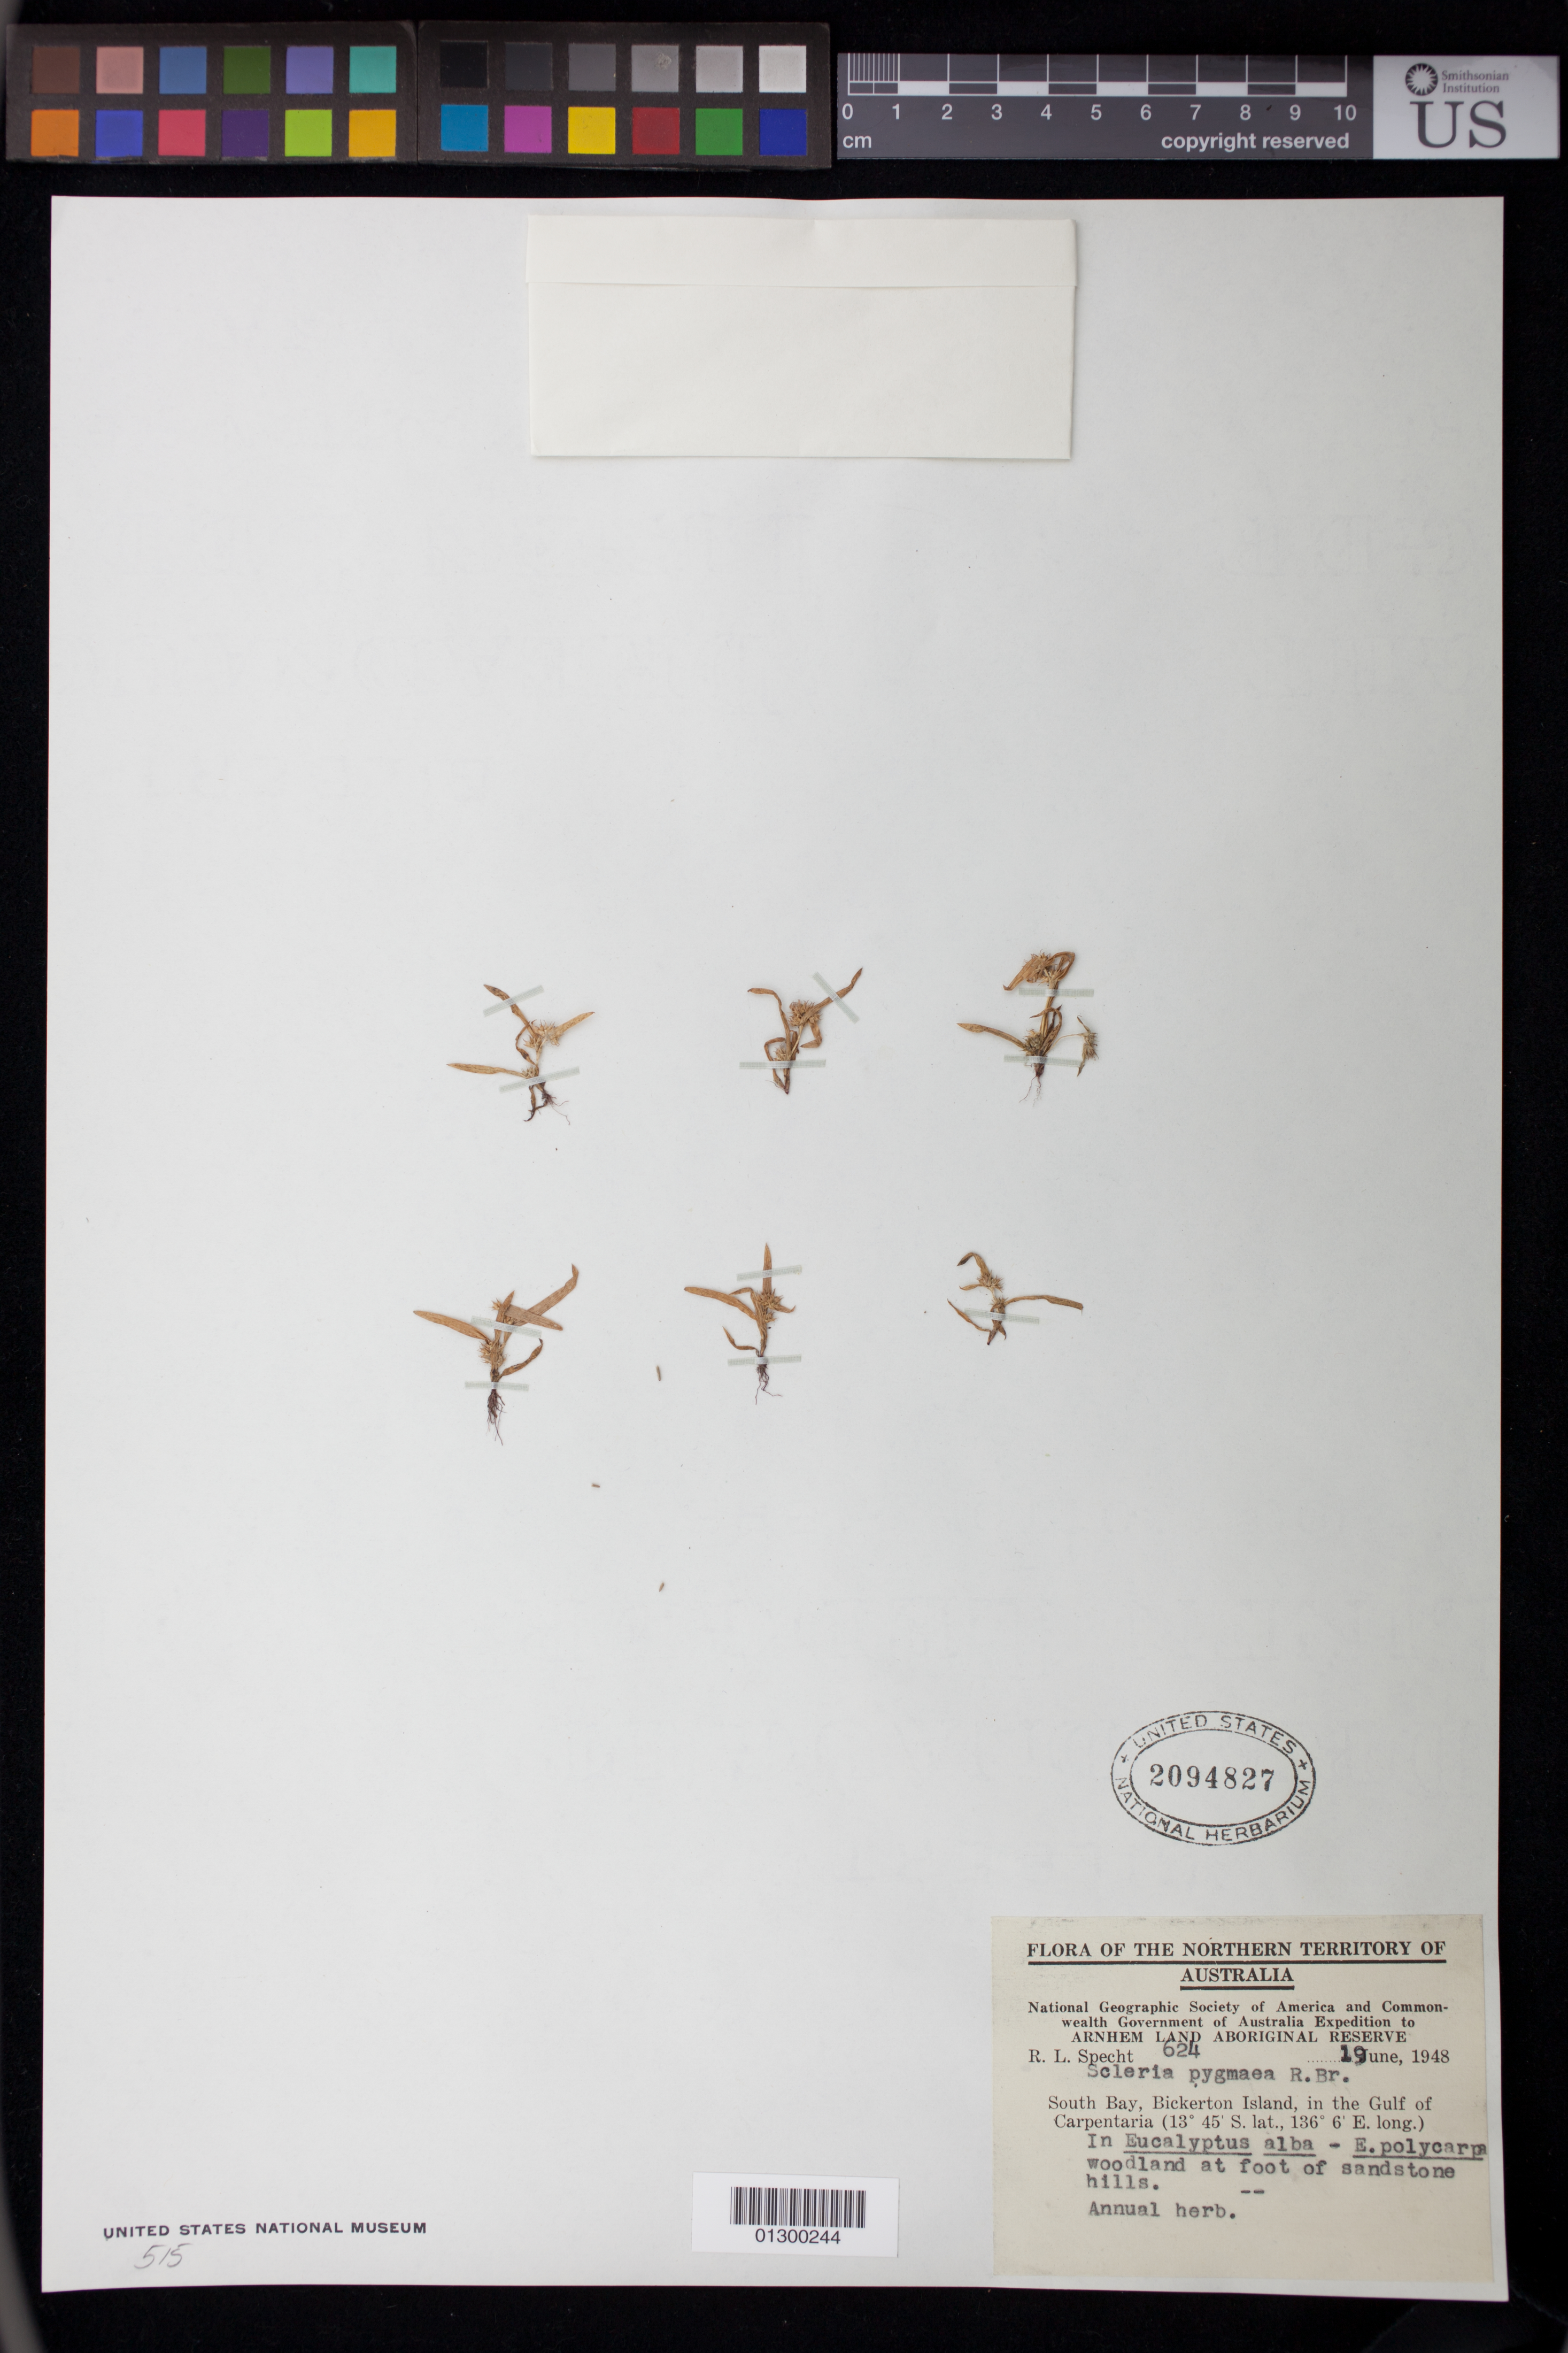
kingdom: Plantae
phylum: Tracheophyta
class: Liliopsida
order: Poales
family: Cyperaceae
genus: Diplacrum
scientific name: Diplacrum pygmaeum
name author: (R. Br.) Nees ex Boeckeler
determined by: Strong, Mark T., (BOT), Smithsonian Institution - National Museum of Natural History (UNITED STATES)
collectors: R. L. Specht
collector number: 624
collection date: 1948-06-19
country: Australia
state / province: Northern Territory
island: Bickerton Island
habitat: In Eucalyptus alba- E. polycarpa woodland at foot of sandstone hills.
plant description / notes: Annual herb.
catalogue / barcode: US 2094827